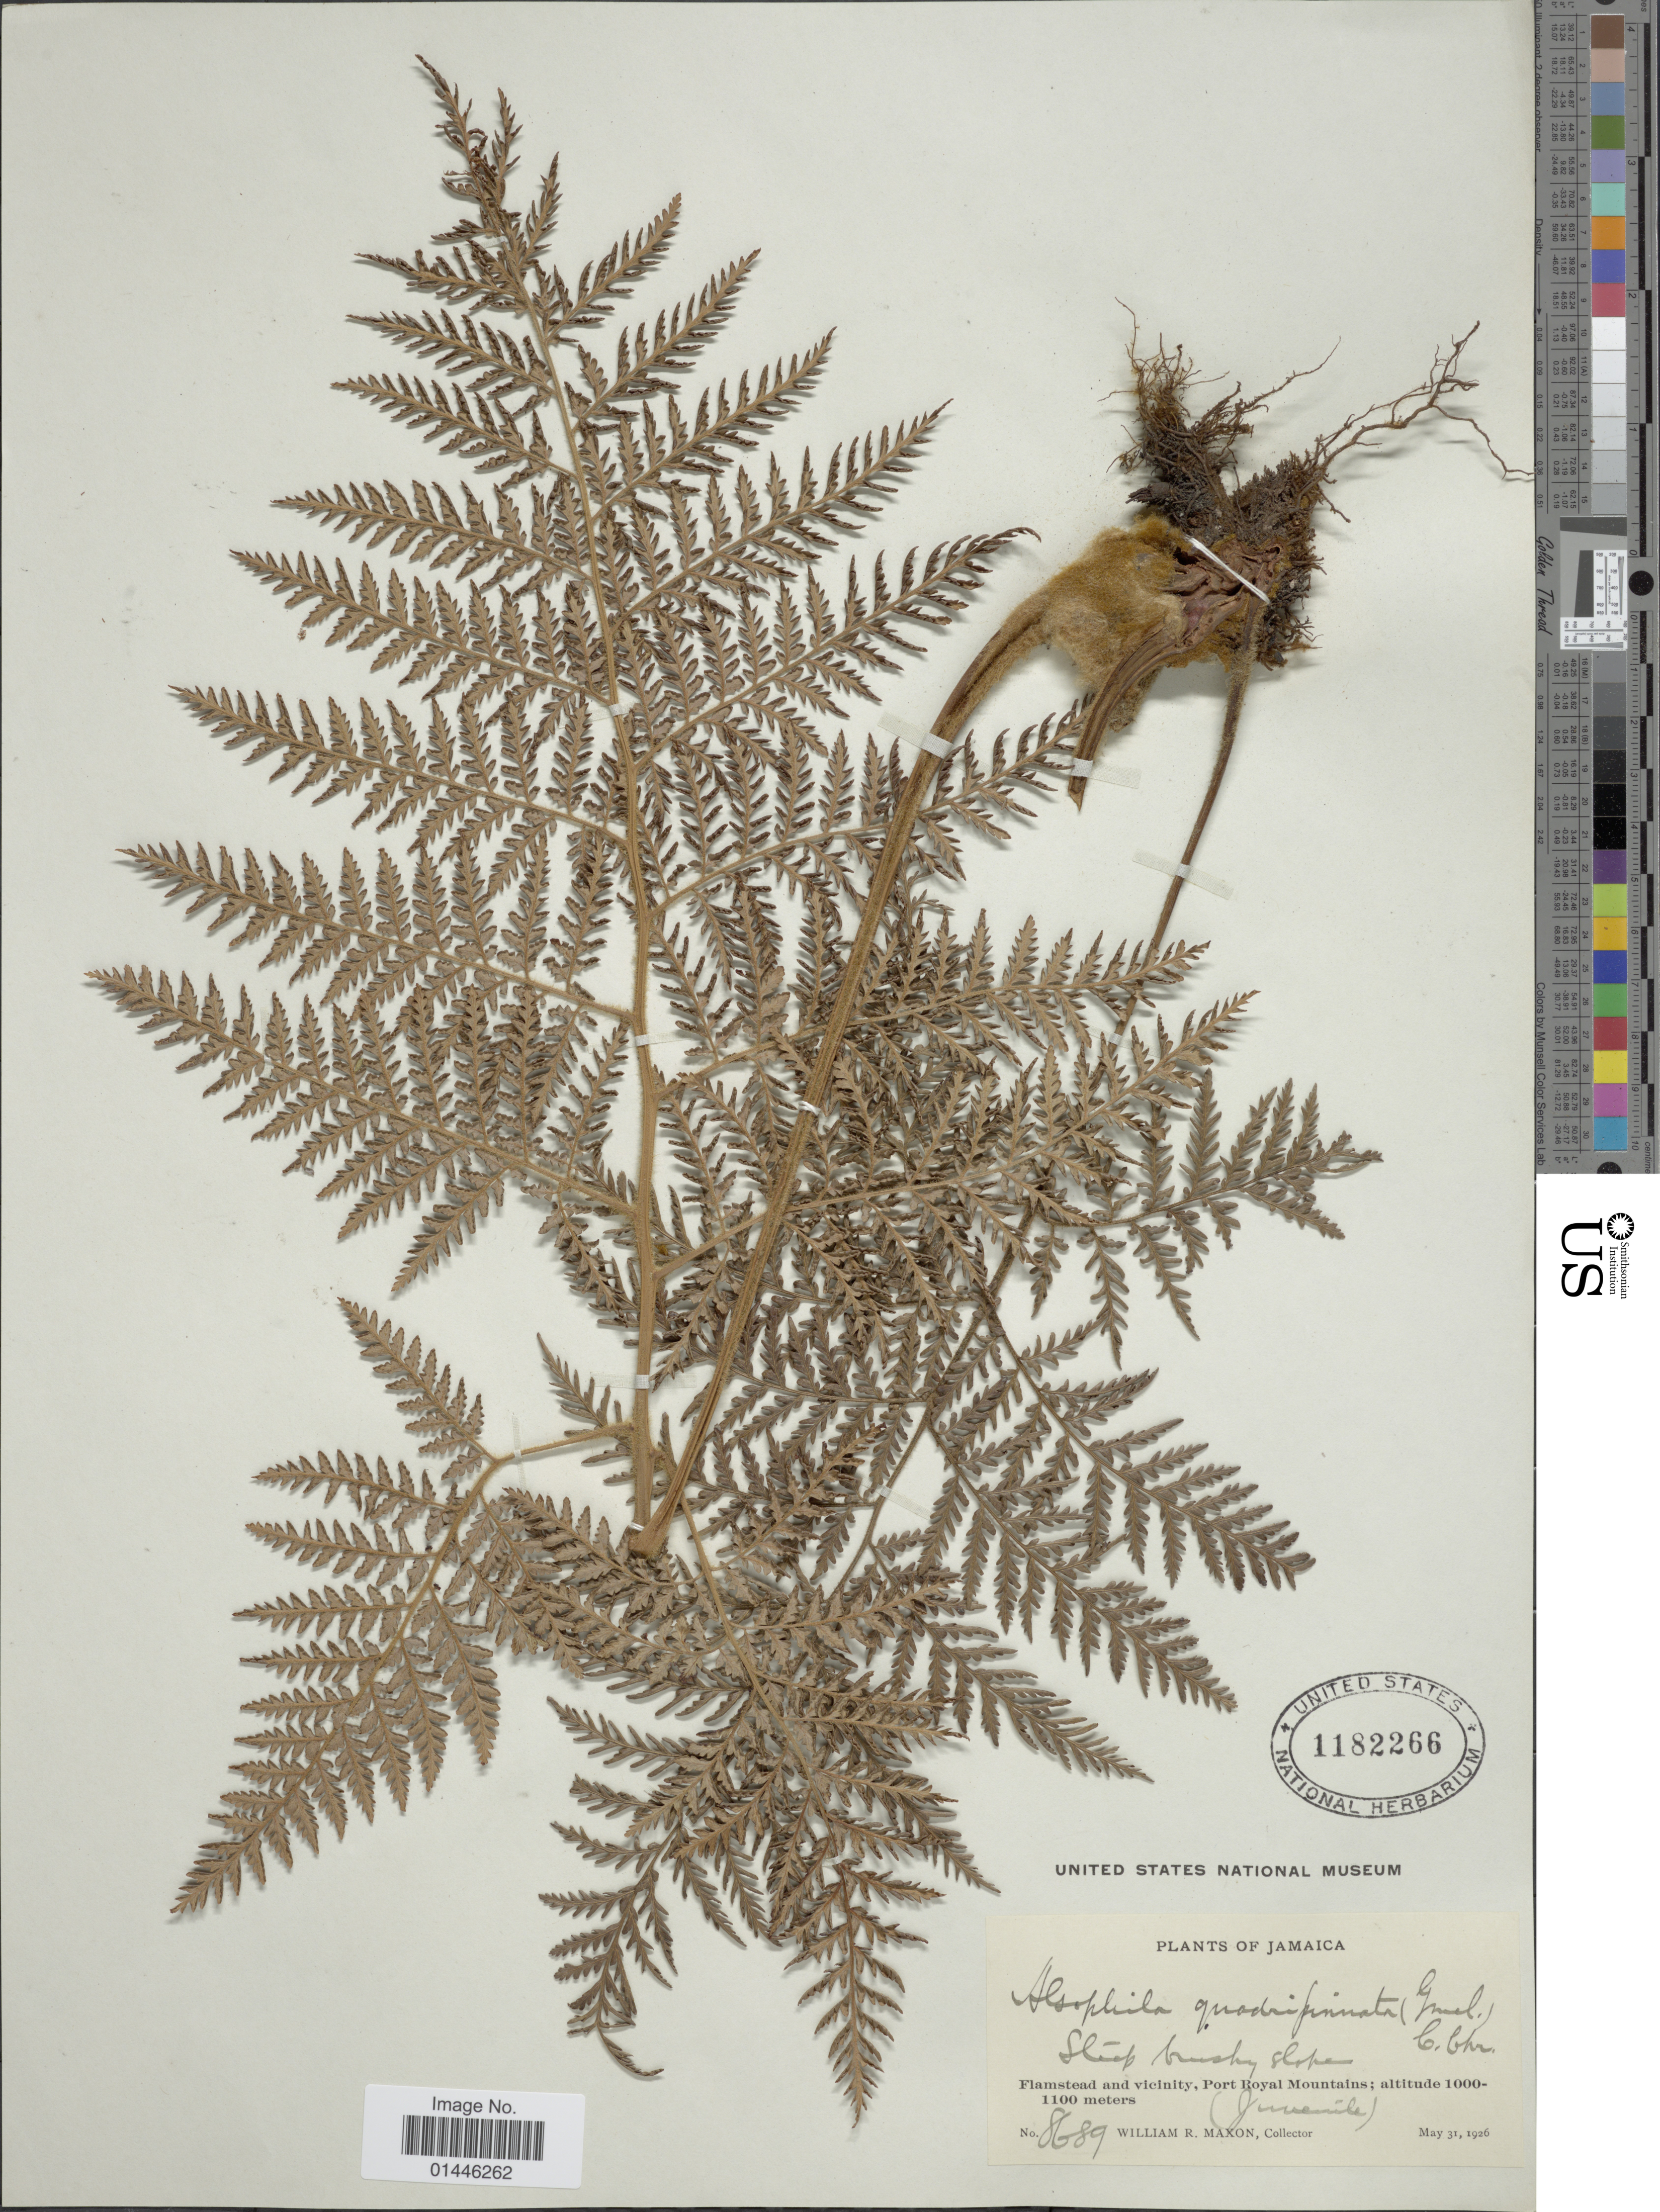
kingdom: Plantae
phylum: Tracheophyta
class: Polypodiopsida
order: Cyatheales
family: Dicksoniaceae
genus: Lophosoria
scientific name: Lophosoria quadripinnata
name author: (J.F. Gmel.) C. Chr.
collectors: W. R. Maxon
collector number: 8689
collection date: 1926-05-31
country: Jamaica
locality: Flamstead and vicinity, Port Royal Mountains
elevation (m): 1000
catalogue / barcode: US 1182266